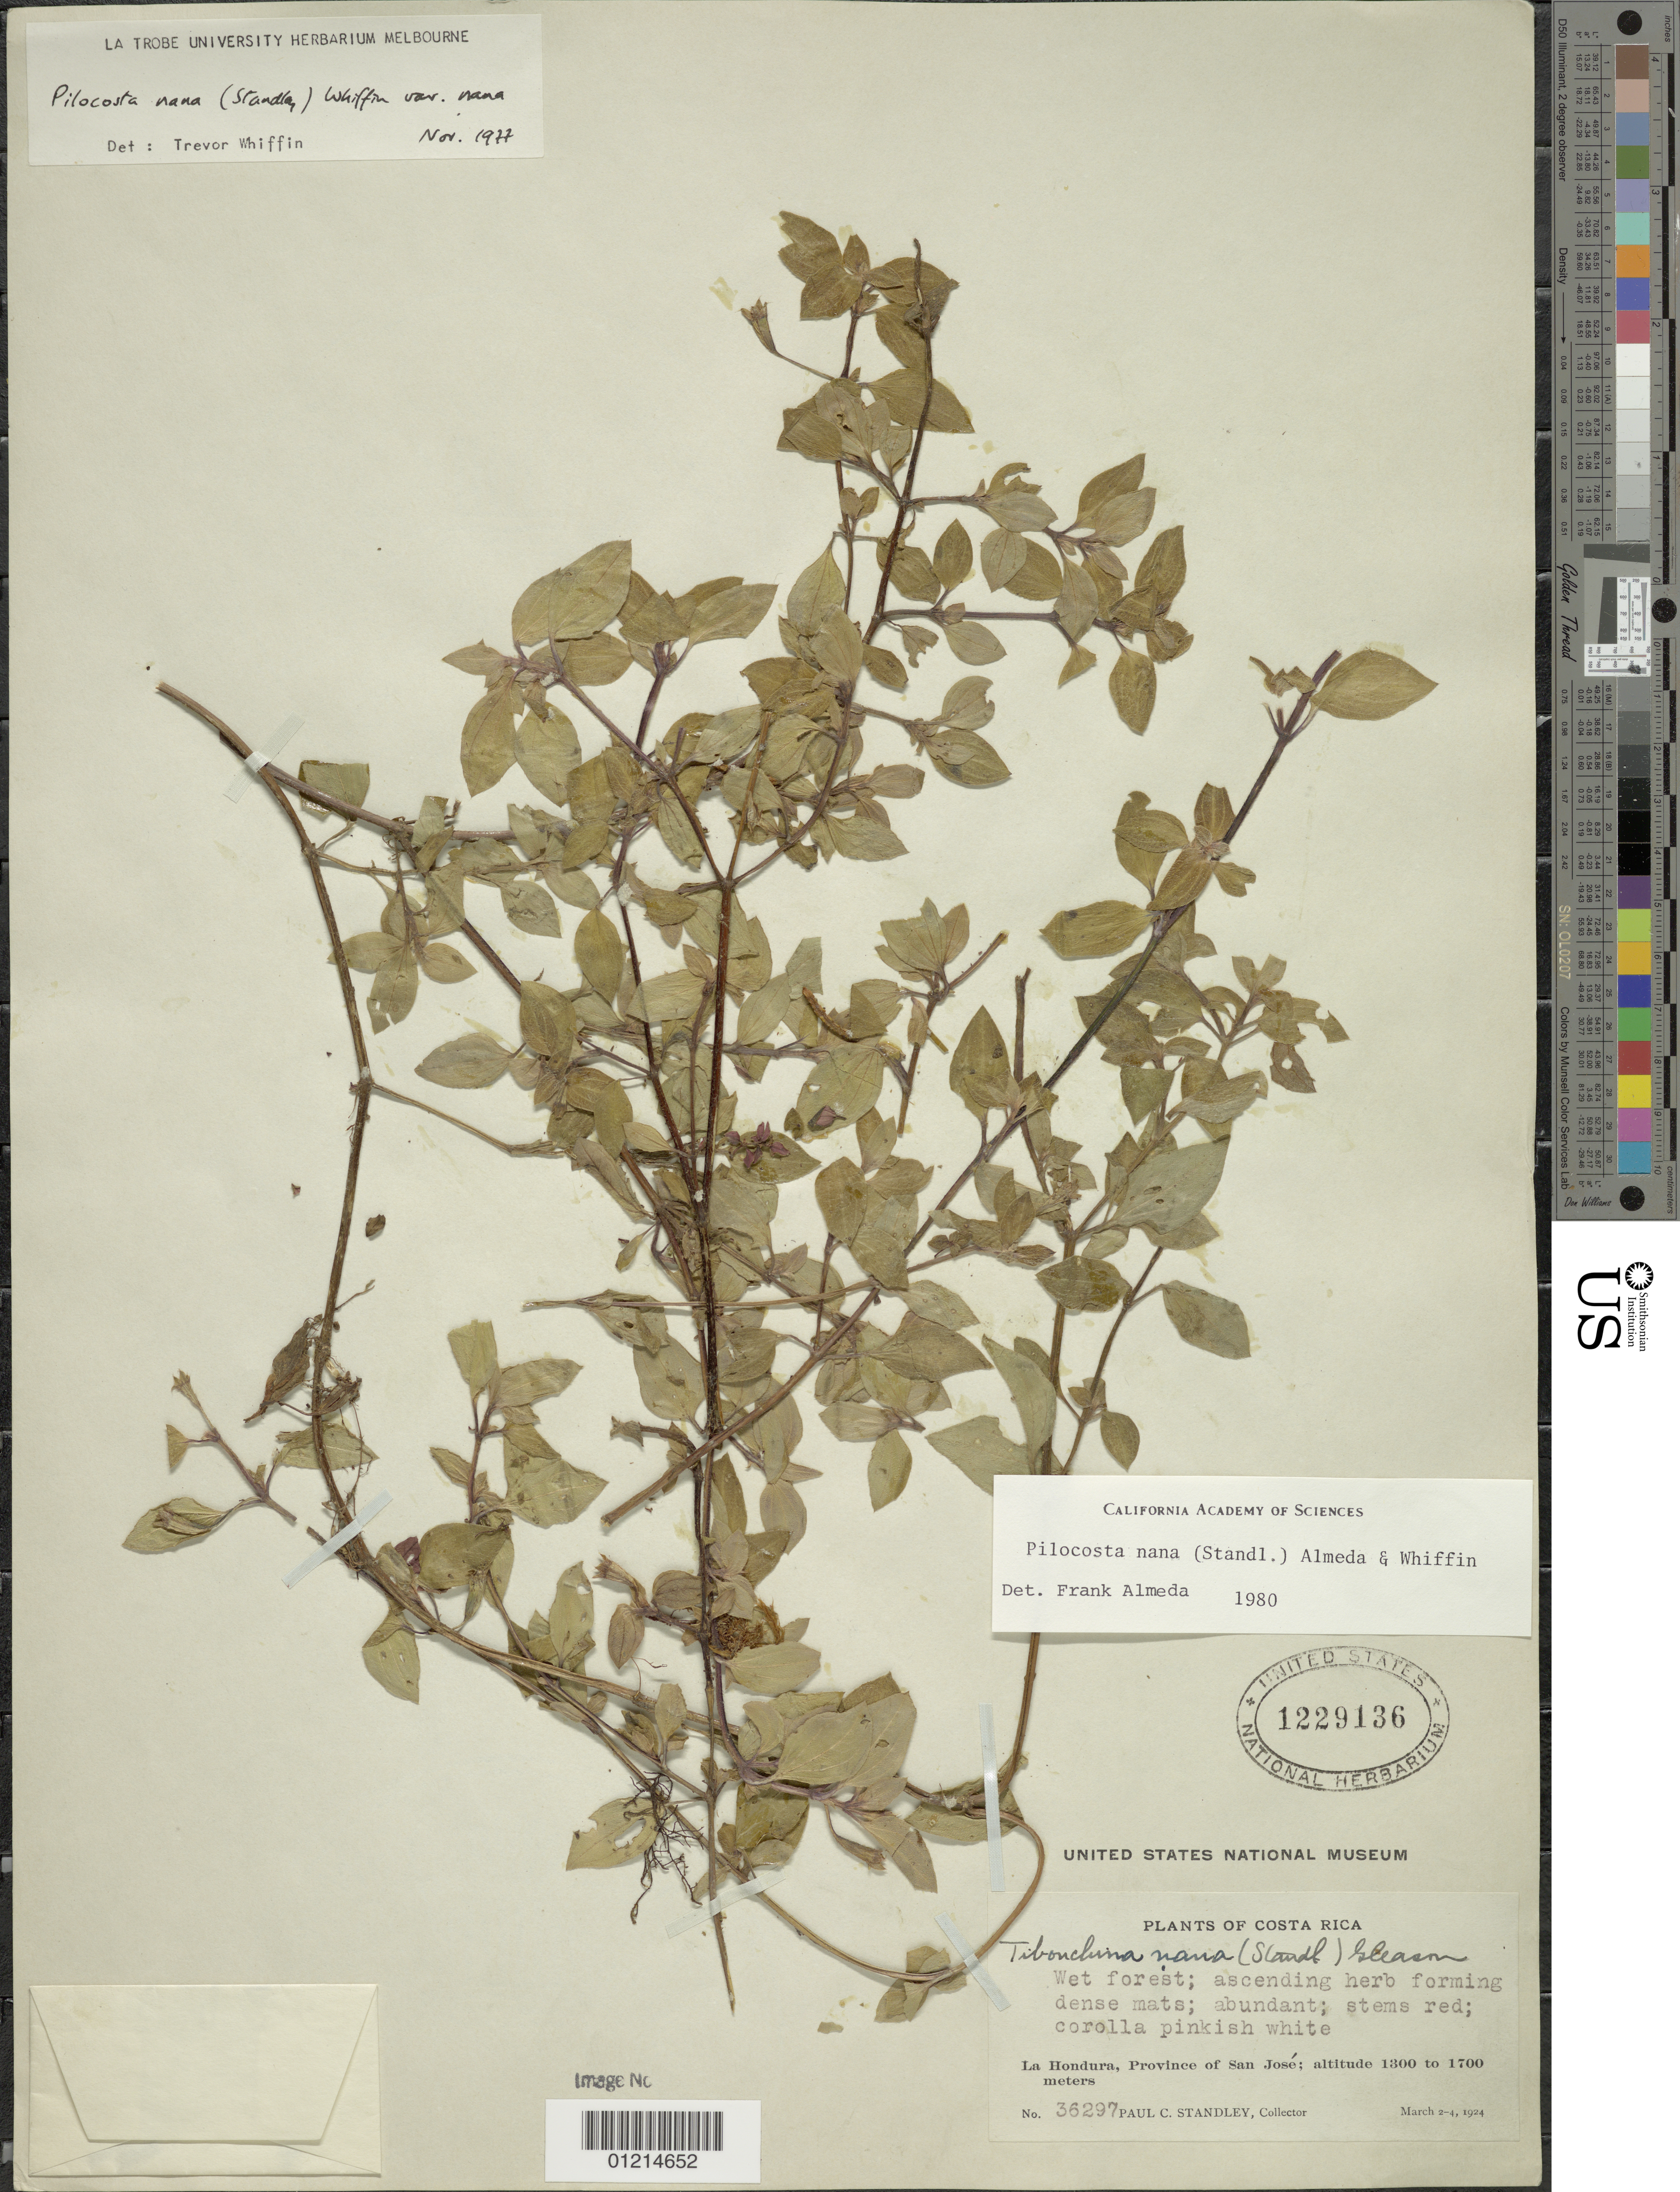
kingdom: Plantae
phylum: Tracheophyta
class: Magnoliopsida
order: Myrtales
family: Melastomataceae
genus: Pilocosta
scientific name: Pilocosta nana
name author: (Standl.) Almeda &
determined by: Almeda, F.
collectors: P. C. Standley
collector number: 36297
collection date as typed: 2-4 Mar 1924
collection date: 1924-03-02/1924-03-04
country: Costa Rica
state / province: San José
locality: La Hondura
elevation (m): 1300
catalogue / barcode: US 1229136